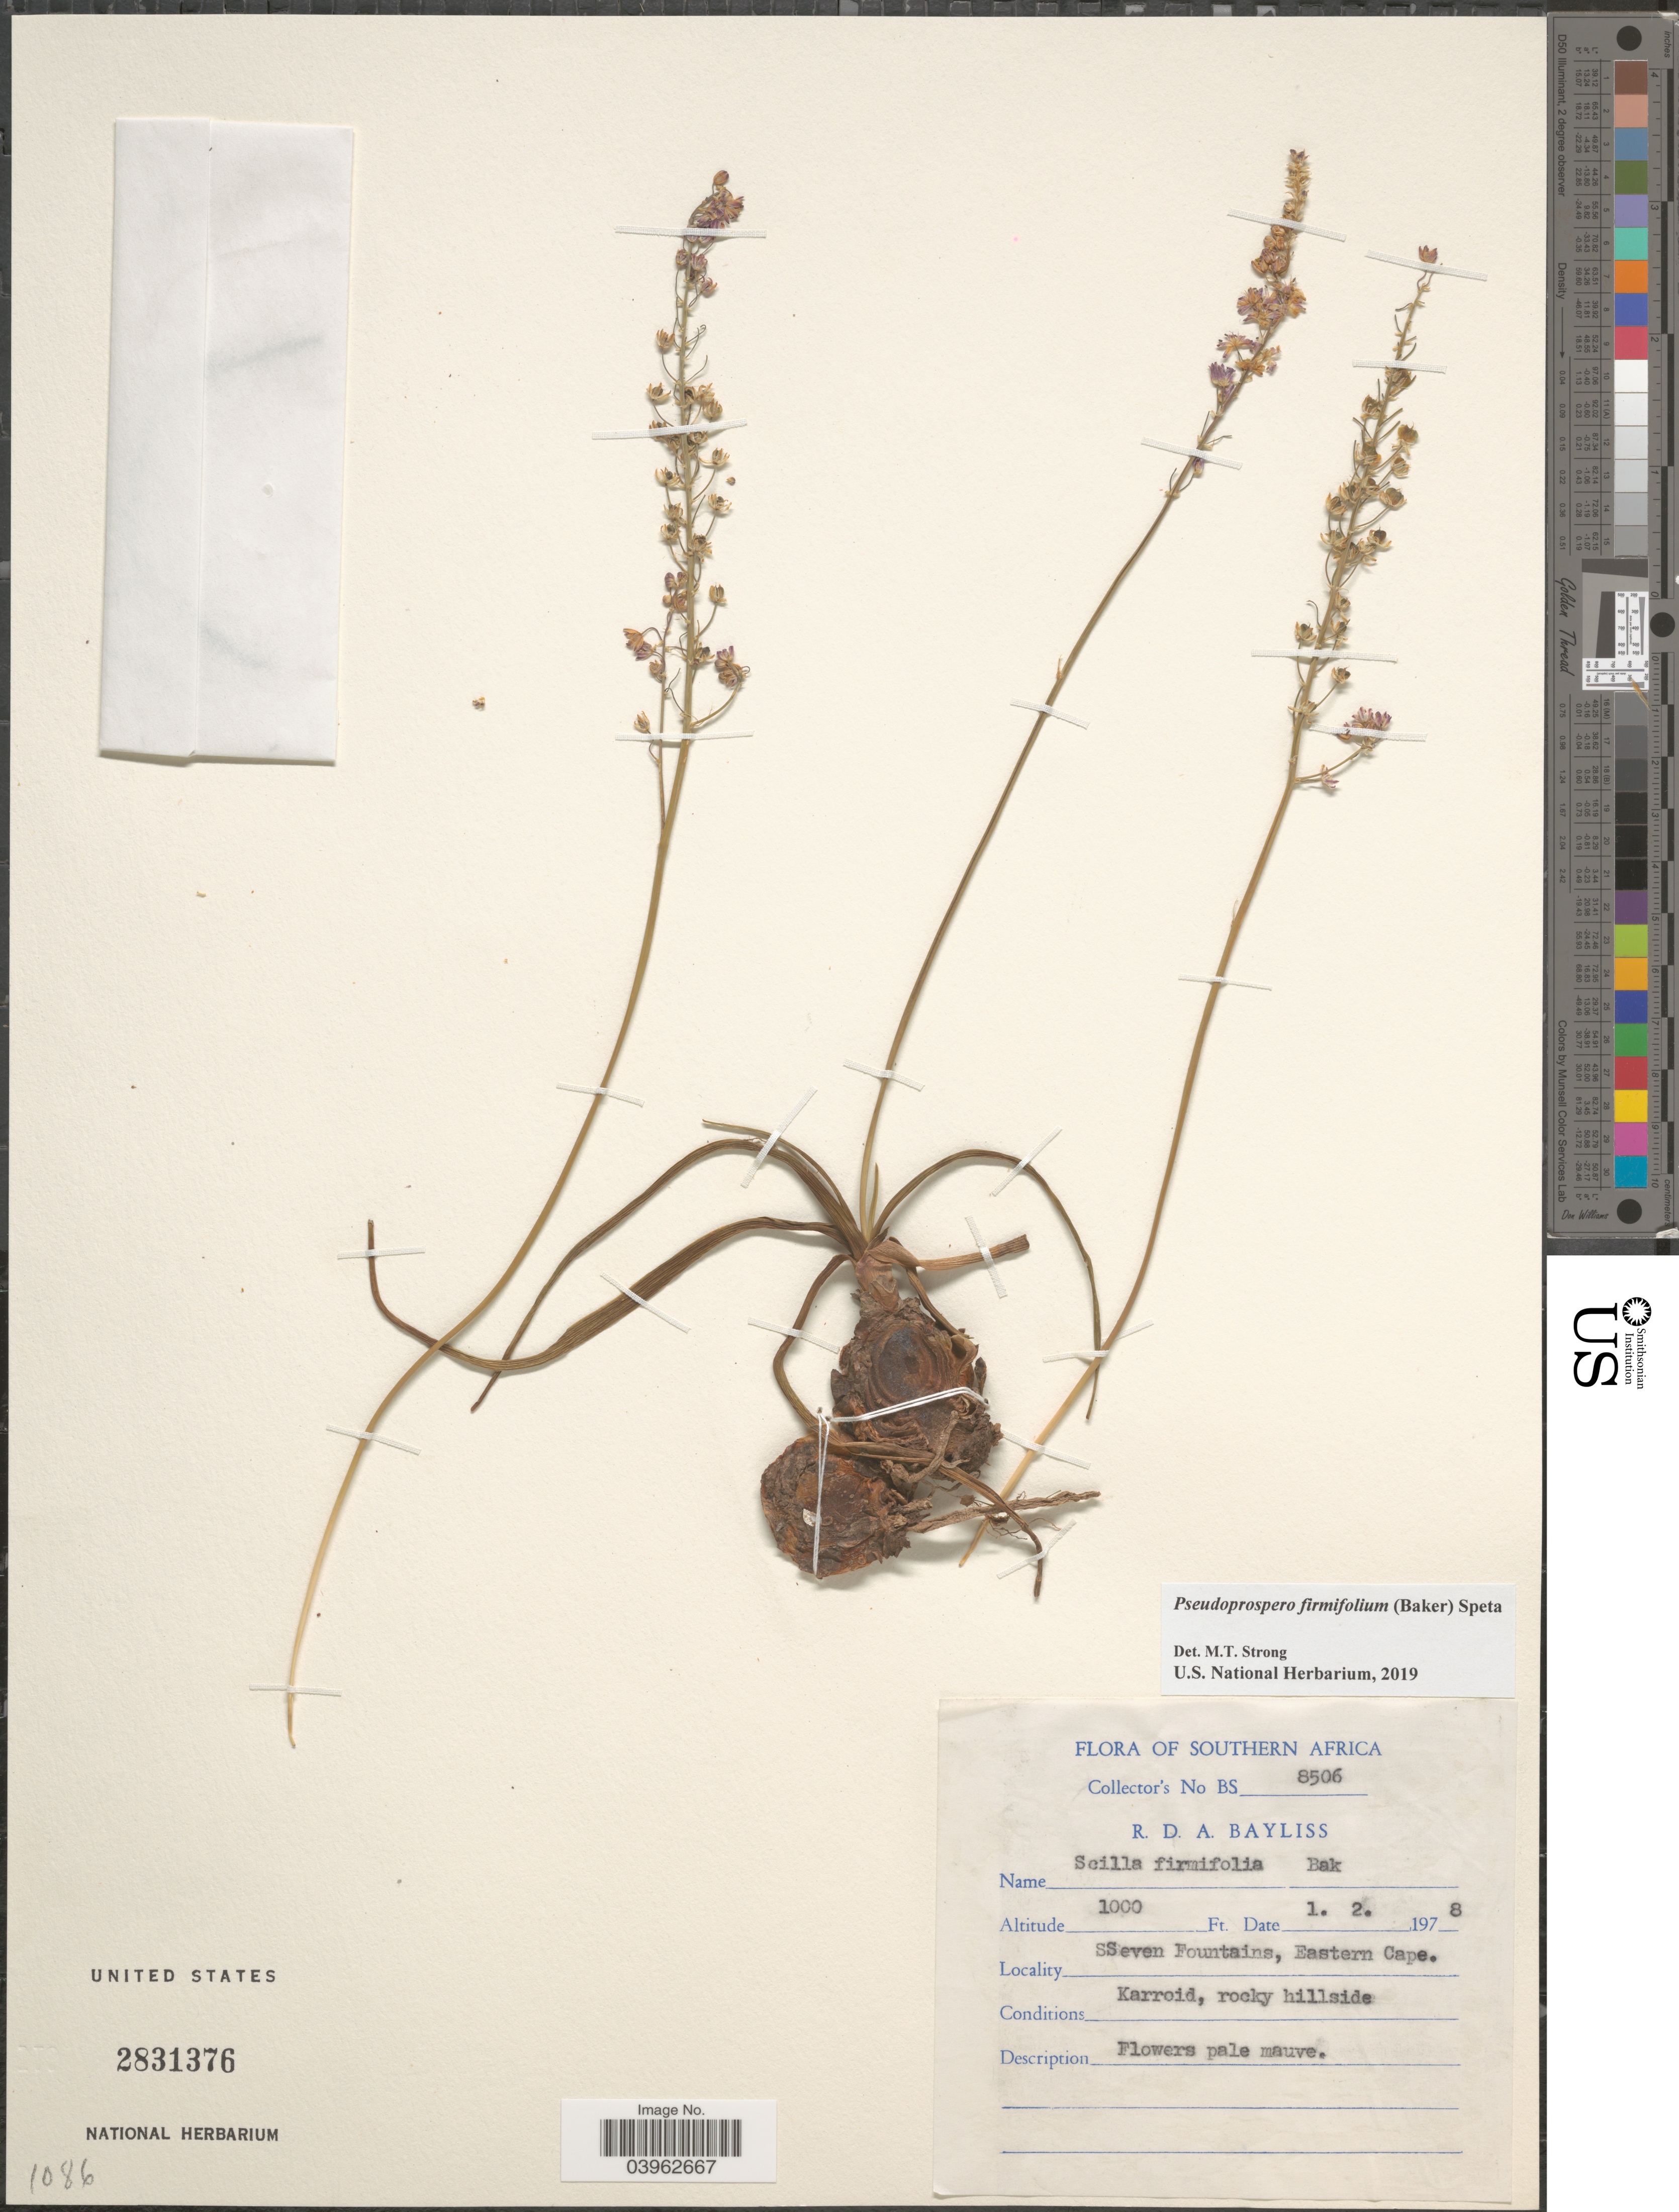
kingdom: Plantae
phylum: Tracheophyta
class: Liliopsida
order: Asparagales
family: Asparagaceae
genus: Pseudoprospero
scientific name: Pseudoprospero firmifolium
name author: (Baker) Speta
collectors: R. Bayliss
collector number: BS8506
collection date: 1978-02-01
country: South Africa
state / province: Eastern Cape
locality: Southern Africa. Seven Fountains.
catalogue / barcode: US 2831376